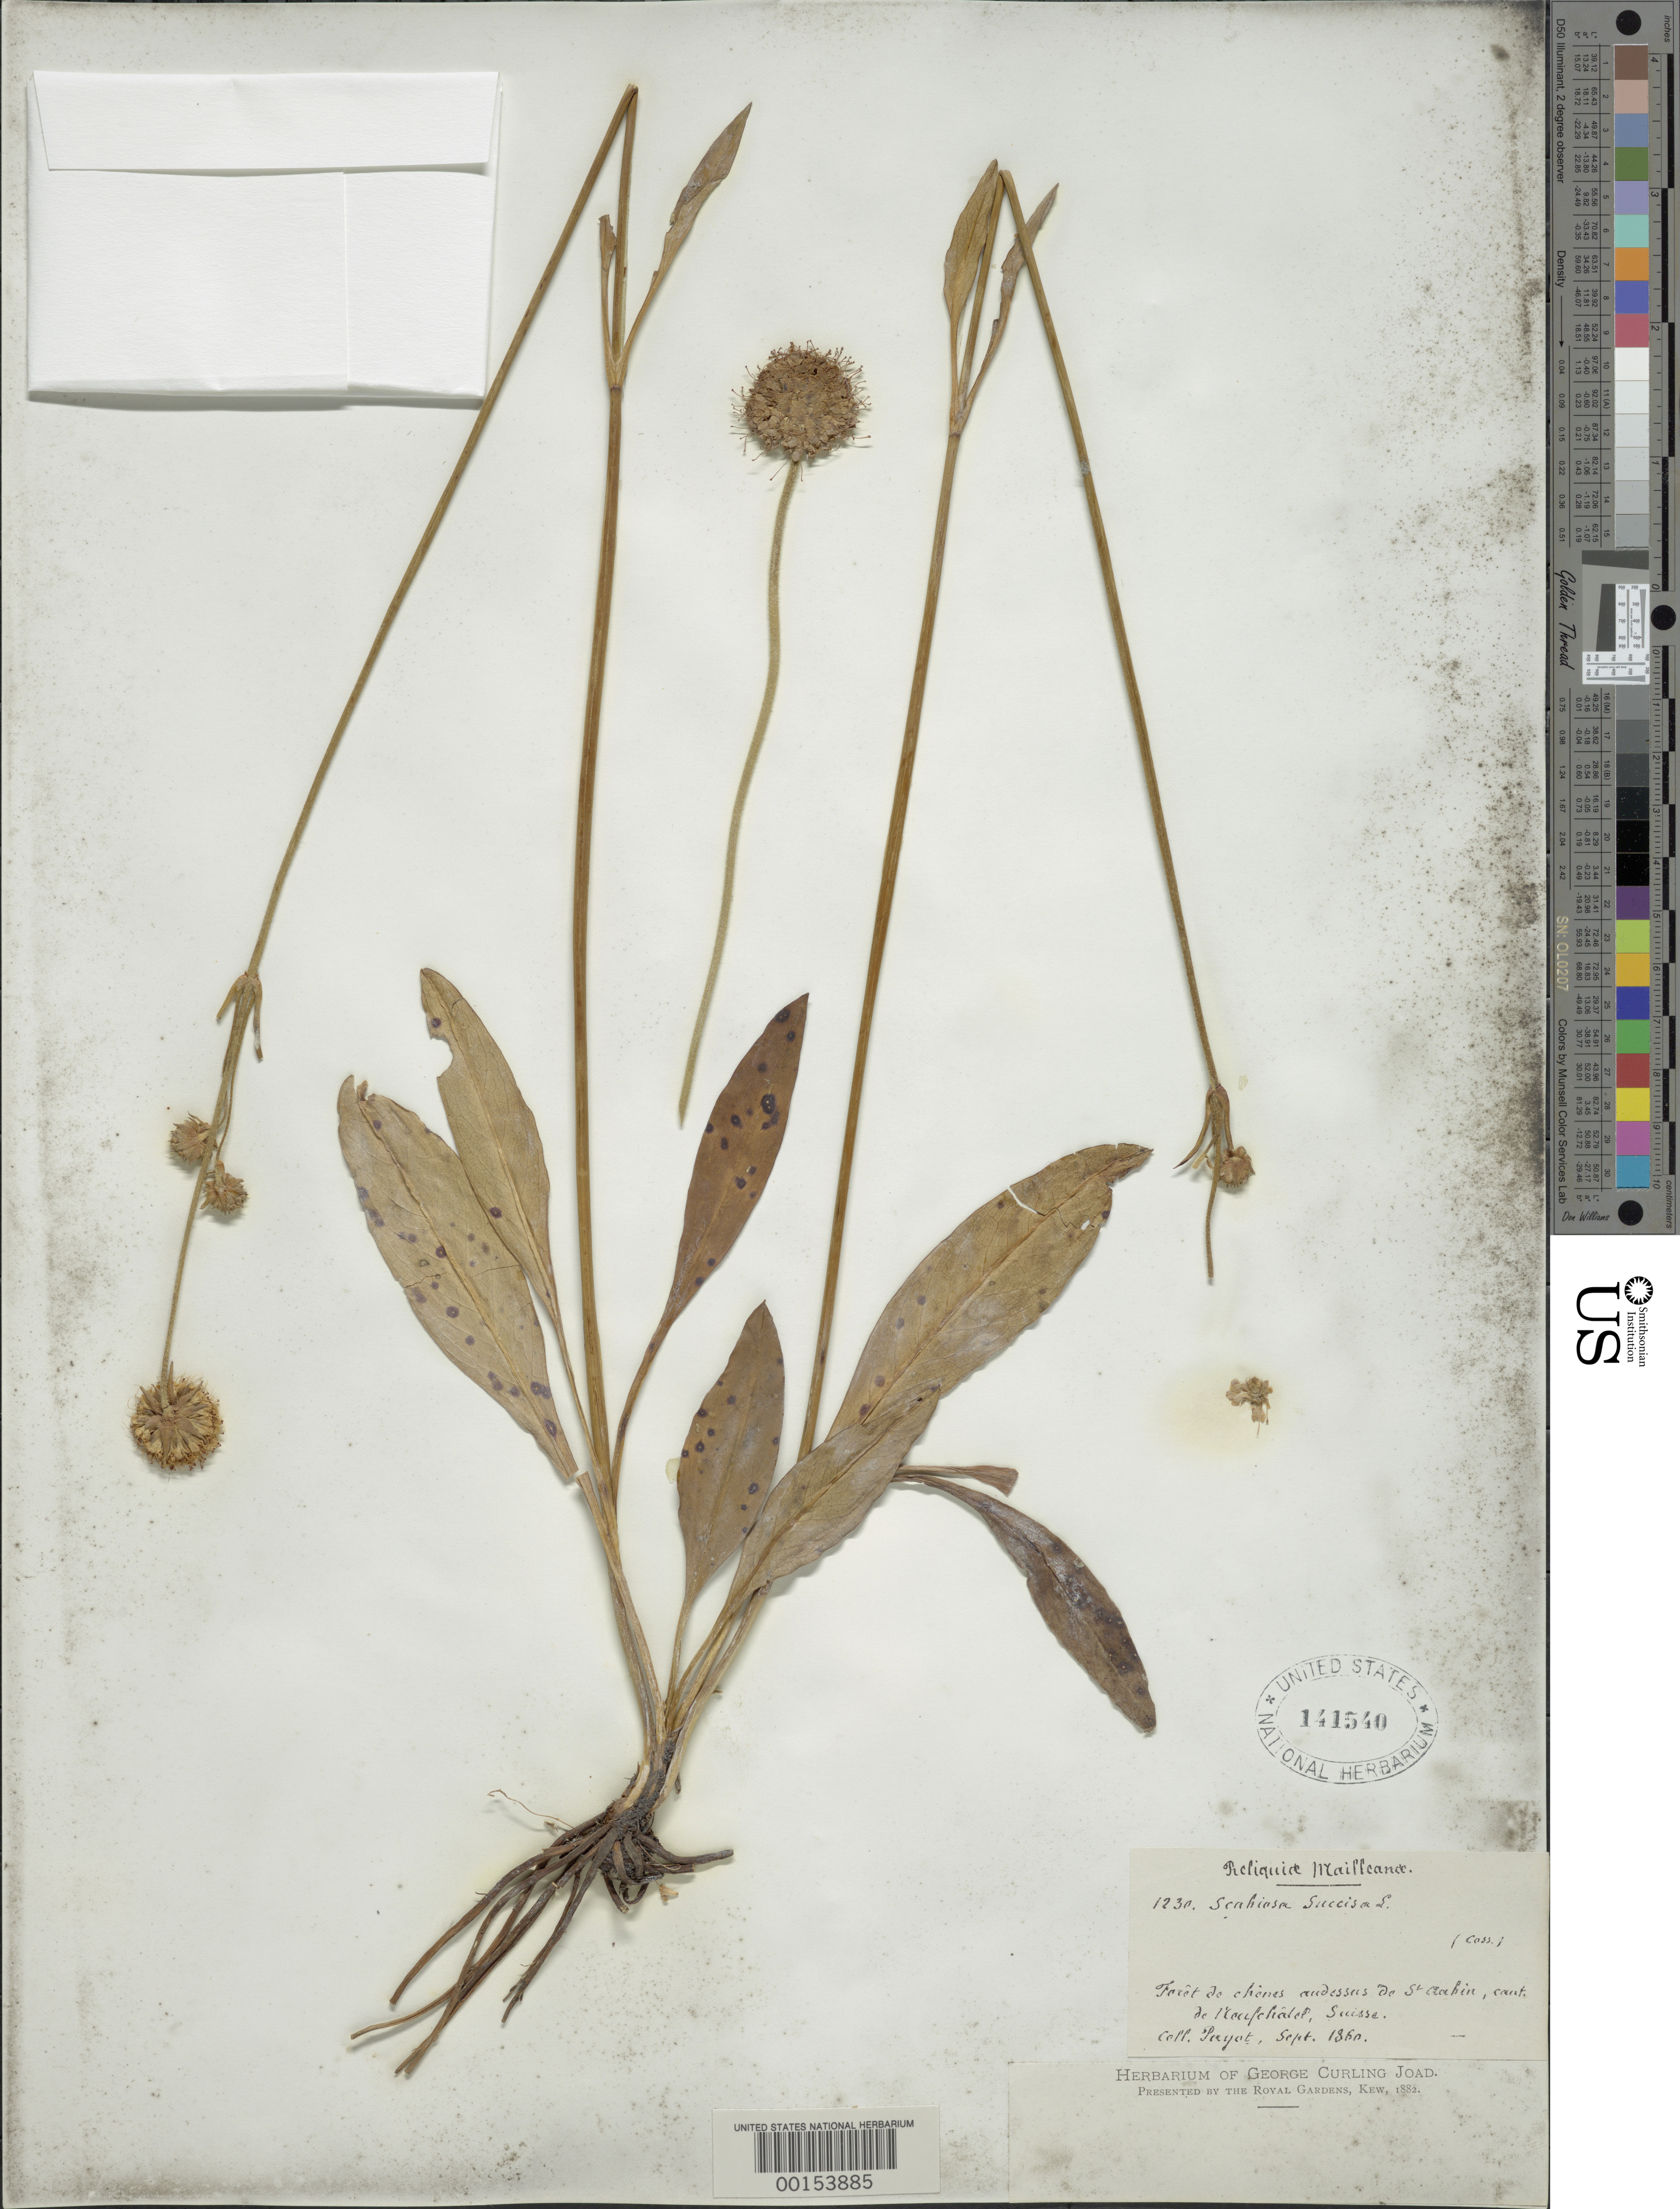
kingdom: Plantae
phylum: Tracheophyta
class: Magnoliopsida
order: Dipsacales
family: Caprifoliaceae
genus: Succisa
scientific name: Succisa succisa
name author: L.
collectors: -. Peryot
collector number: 1230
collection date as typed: Sep 1860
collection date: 1860-09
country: Switzerland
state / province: Neuchâtel (?)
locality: Forêt de chines audessers (au-dessous or au-dessus?) de St. Aubin. [Forest of Chinas (?) below (above?) St Aubin.]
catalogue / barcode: US 141540